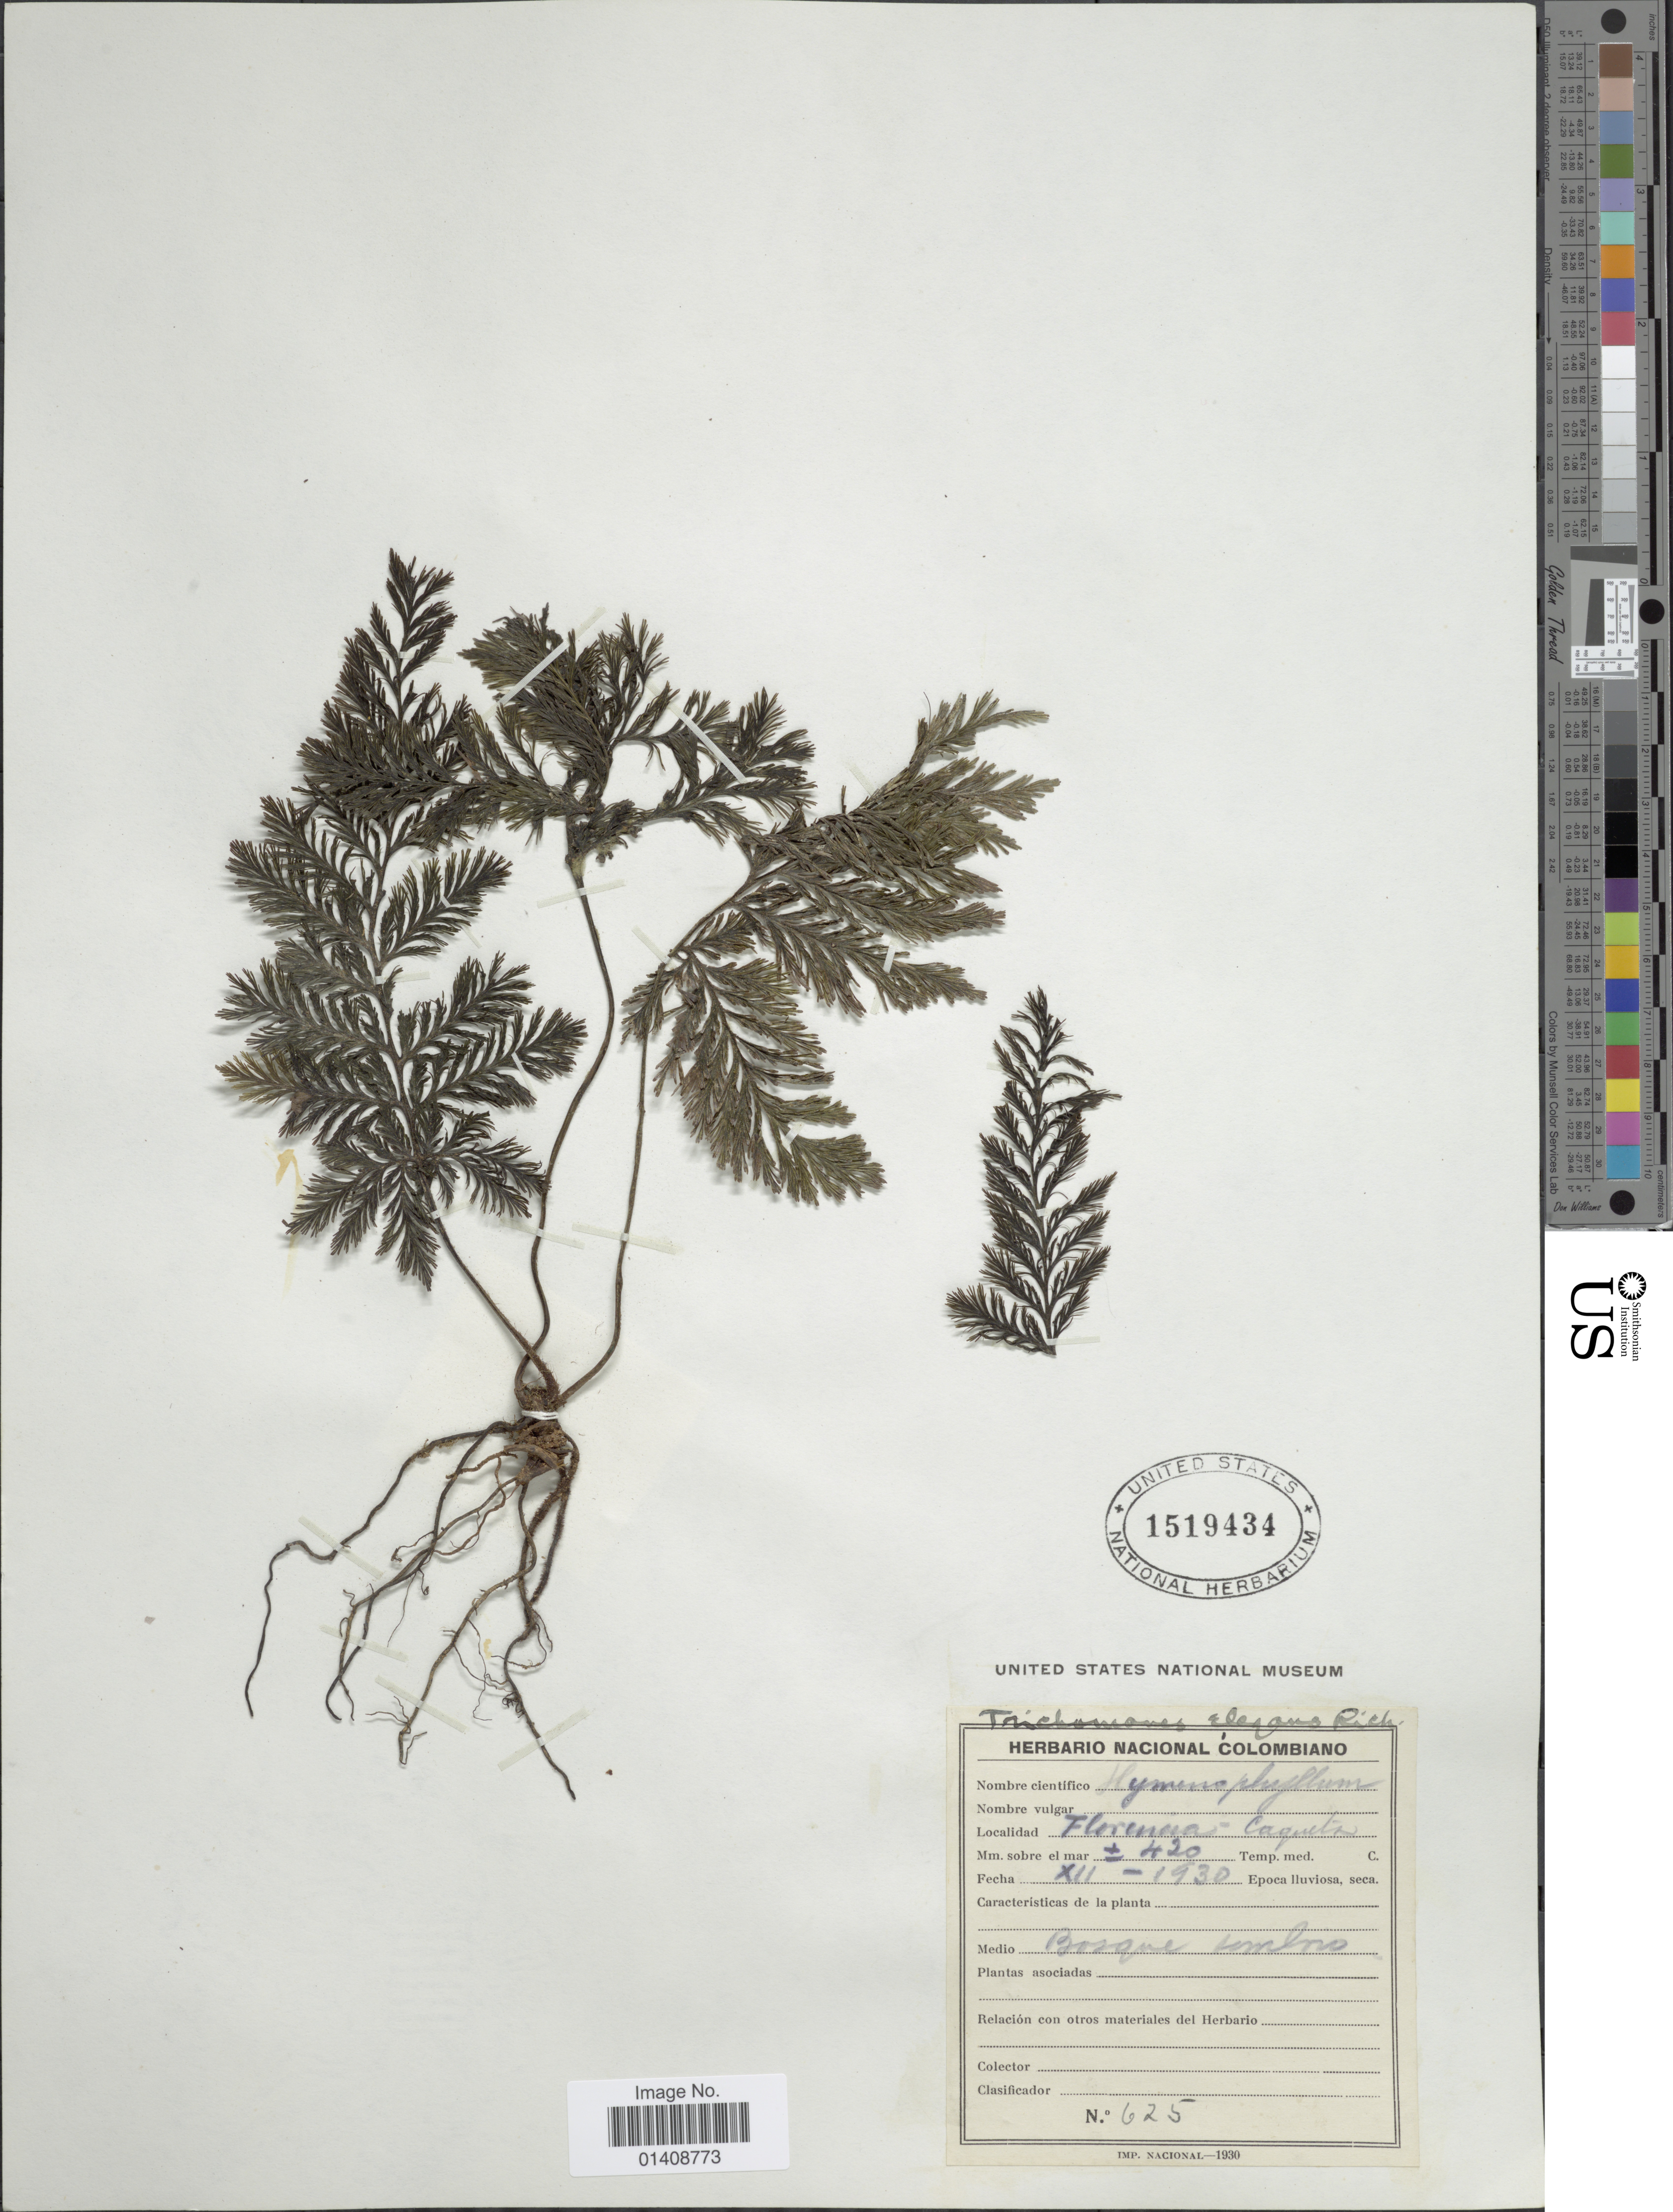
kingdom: Plantae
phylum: Tracheophyta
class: Polypodiopsida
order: Hymenophyllales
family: Hymenophyllaceae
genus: Trichomanes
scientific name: Trichomanes elegans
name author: Rich.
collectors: ex herb. Nac. Colomb.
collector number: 625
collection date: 1930-12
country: Colombia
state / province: Caquetá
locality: Florencia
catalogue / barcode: US 1519434